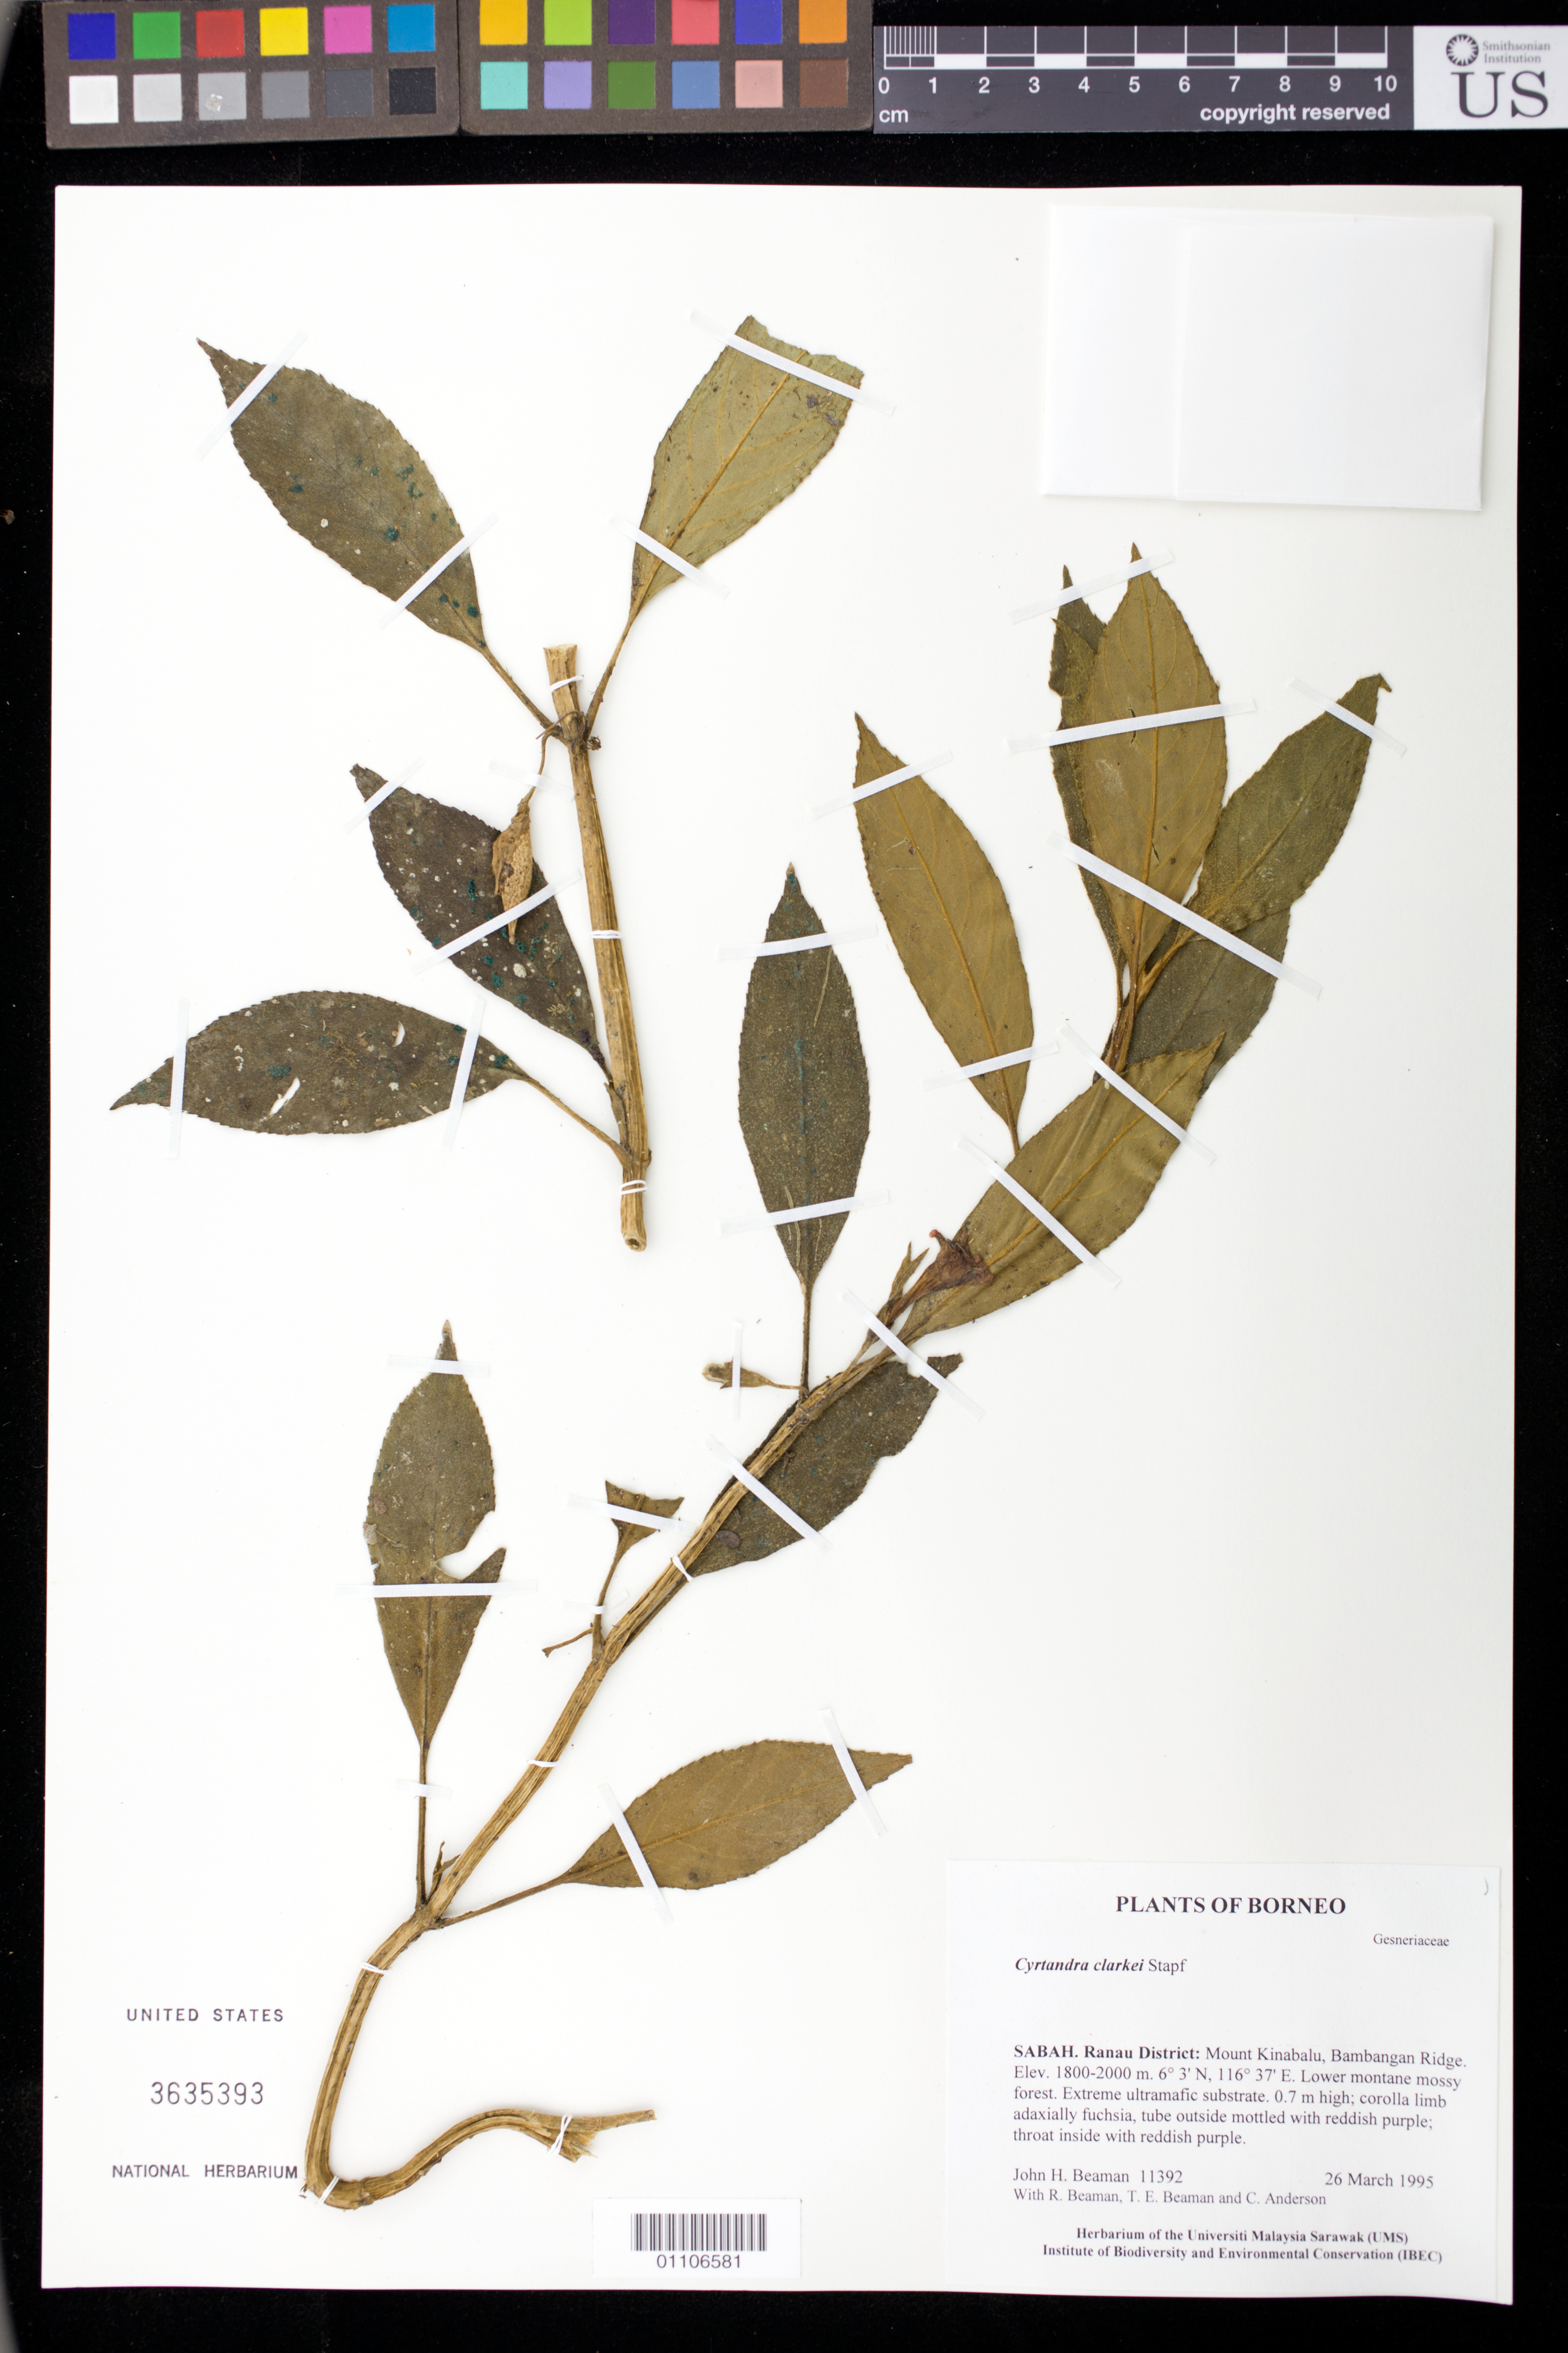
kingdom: Plantae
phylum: Tracheophyta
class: Magnoliopsida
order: Lamiales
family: Gesneriaceae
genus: Cyrtandra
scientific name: Cyrtandra clarkei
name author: Vatke ex Skottsb.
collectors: J. H. Beaman, R. S. Beaman, T. E. Beaman & C. Anderson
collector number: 11392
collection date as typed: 26 Mar 1995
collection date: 1995-03-26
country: Malaysia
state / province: Sabah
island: Borneo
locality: Ranau District: Mount Kinabalu, Bambangan Ridge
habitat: Lower montane mossy forest, extreme ultramafic substrate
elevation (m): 1800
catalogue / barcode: US 3635393